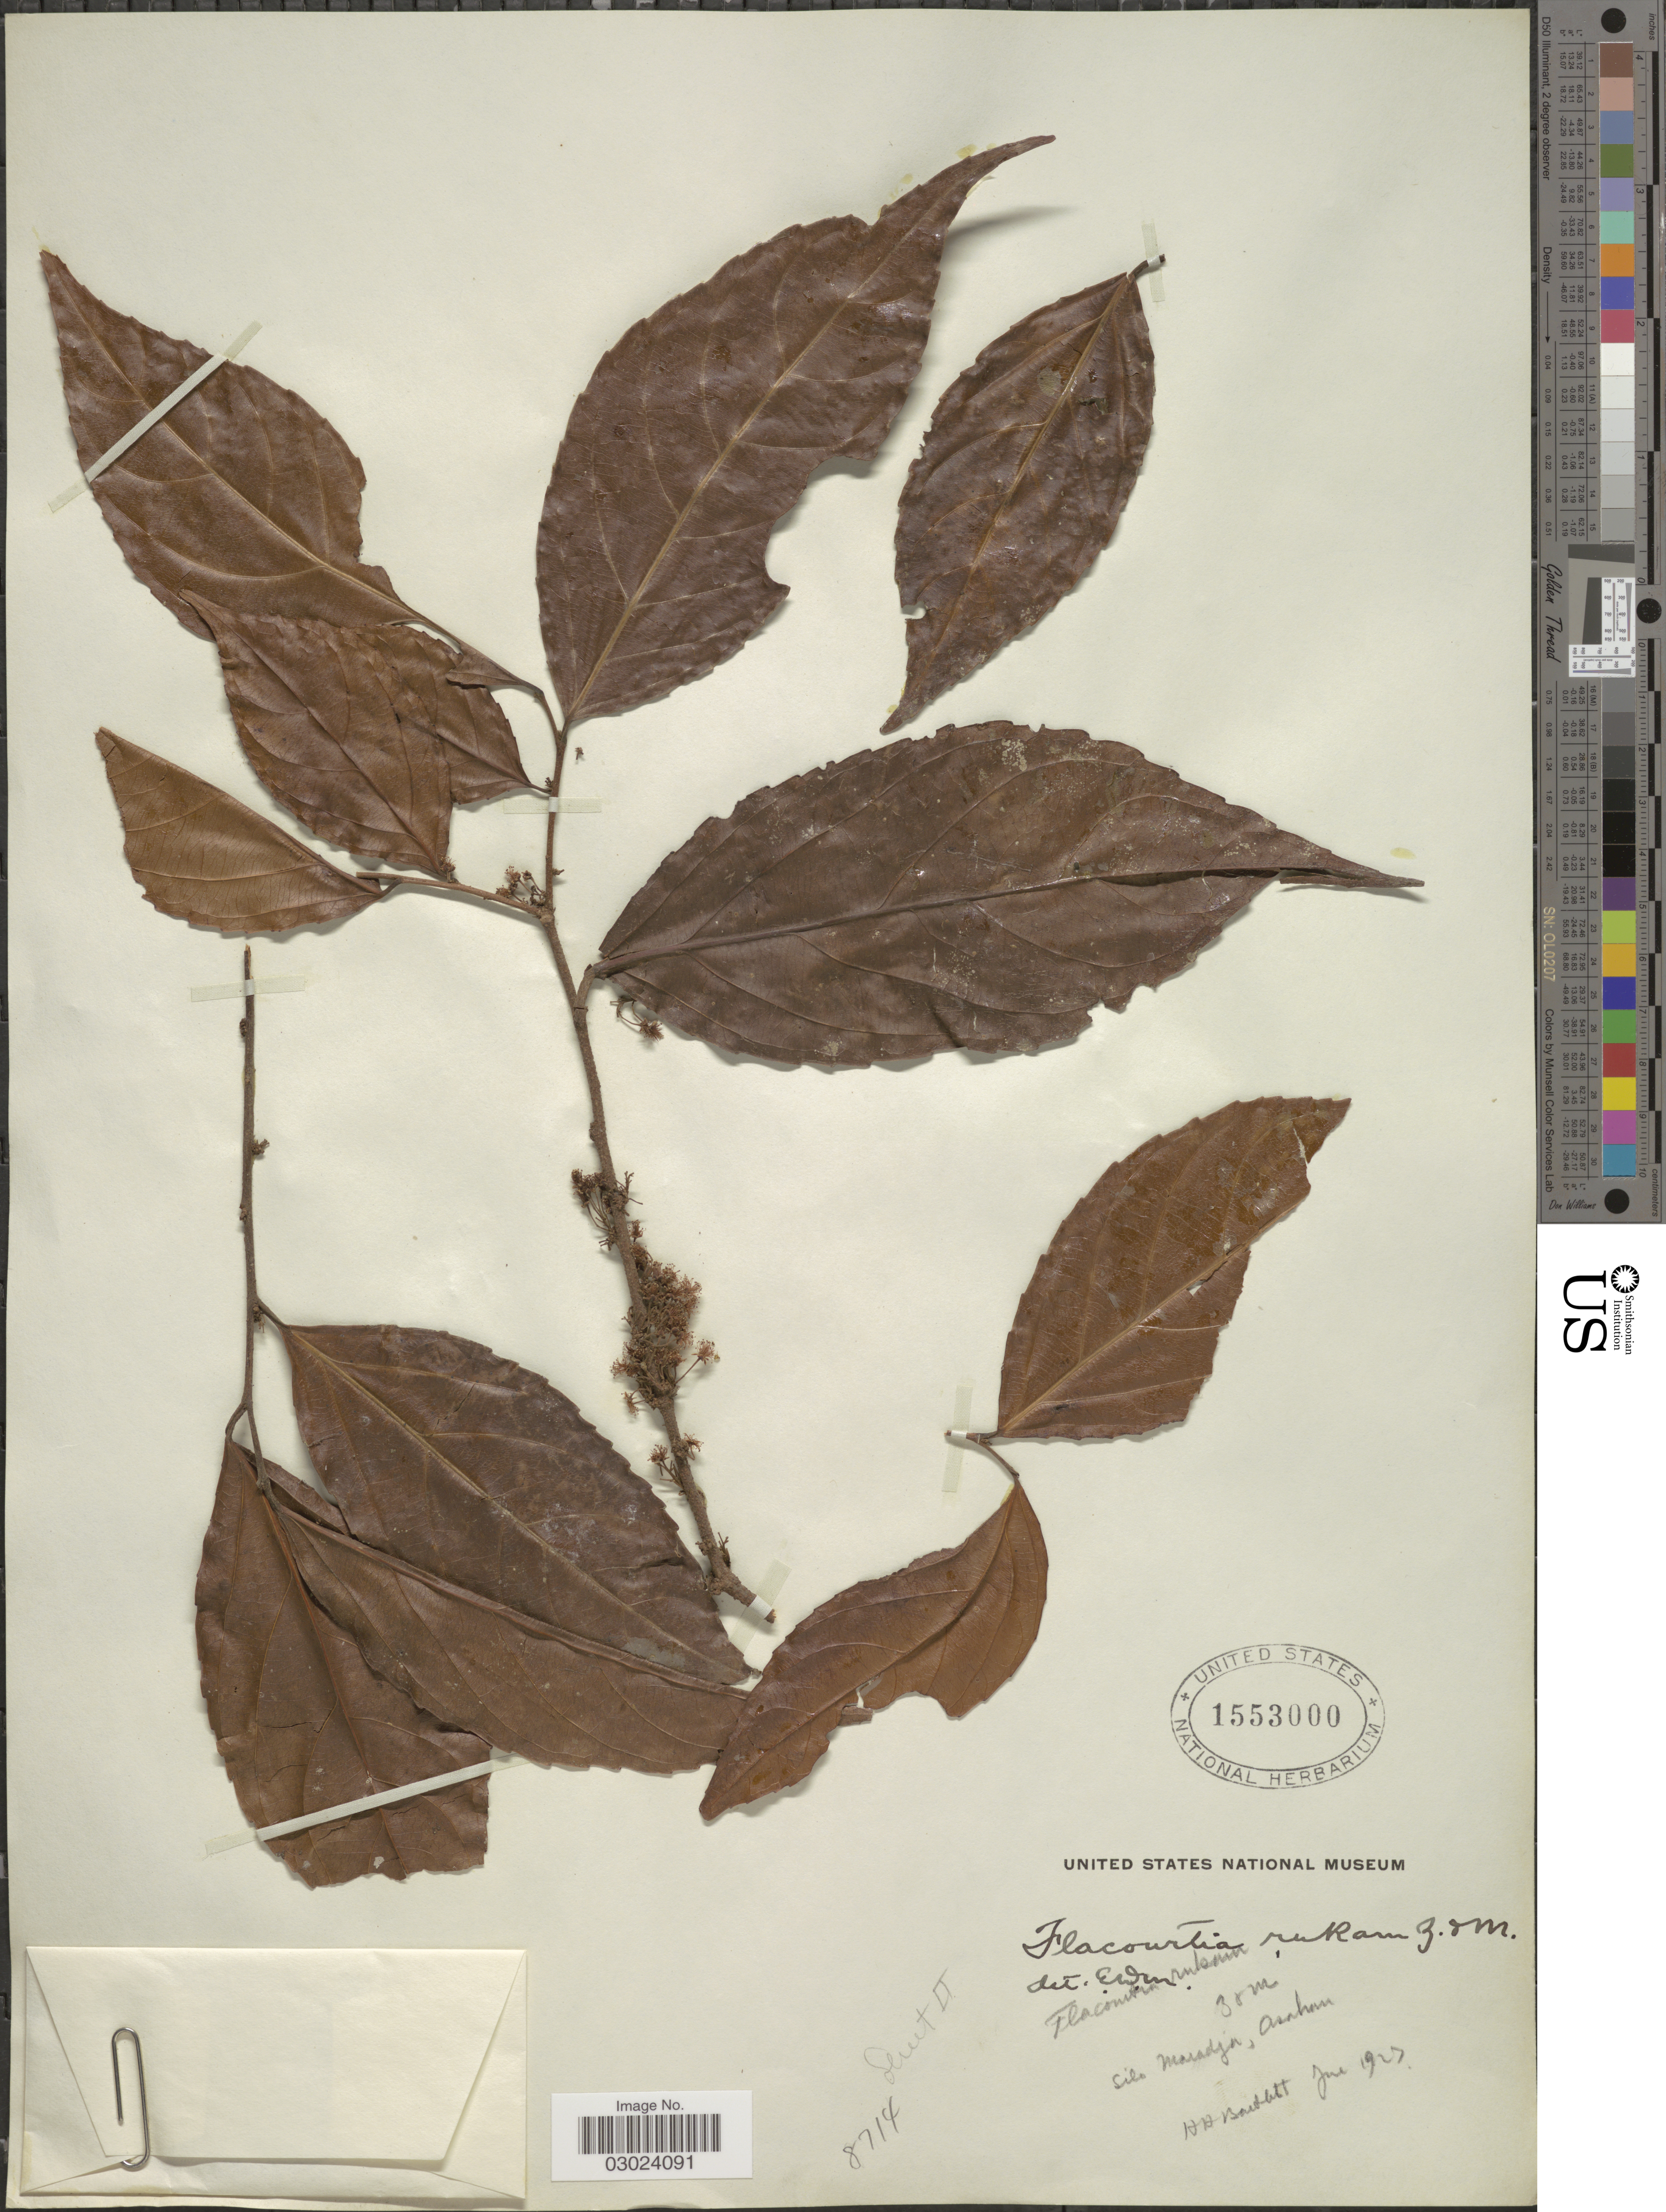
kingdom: Plantae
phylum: Tracheophyta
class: Magnoliopsida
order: Malpighiales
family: Salicaceae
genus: Flacourtia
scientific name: Flacourtia rukam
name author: Zoll. & Moritzi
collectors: H. H. Bartlett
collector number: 8714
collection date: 1923-06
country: Indonesia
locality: Silo Maradja, Asahan.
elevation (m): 35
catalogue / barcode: US 1553000